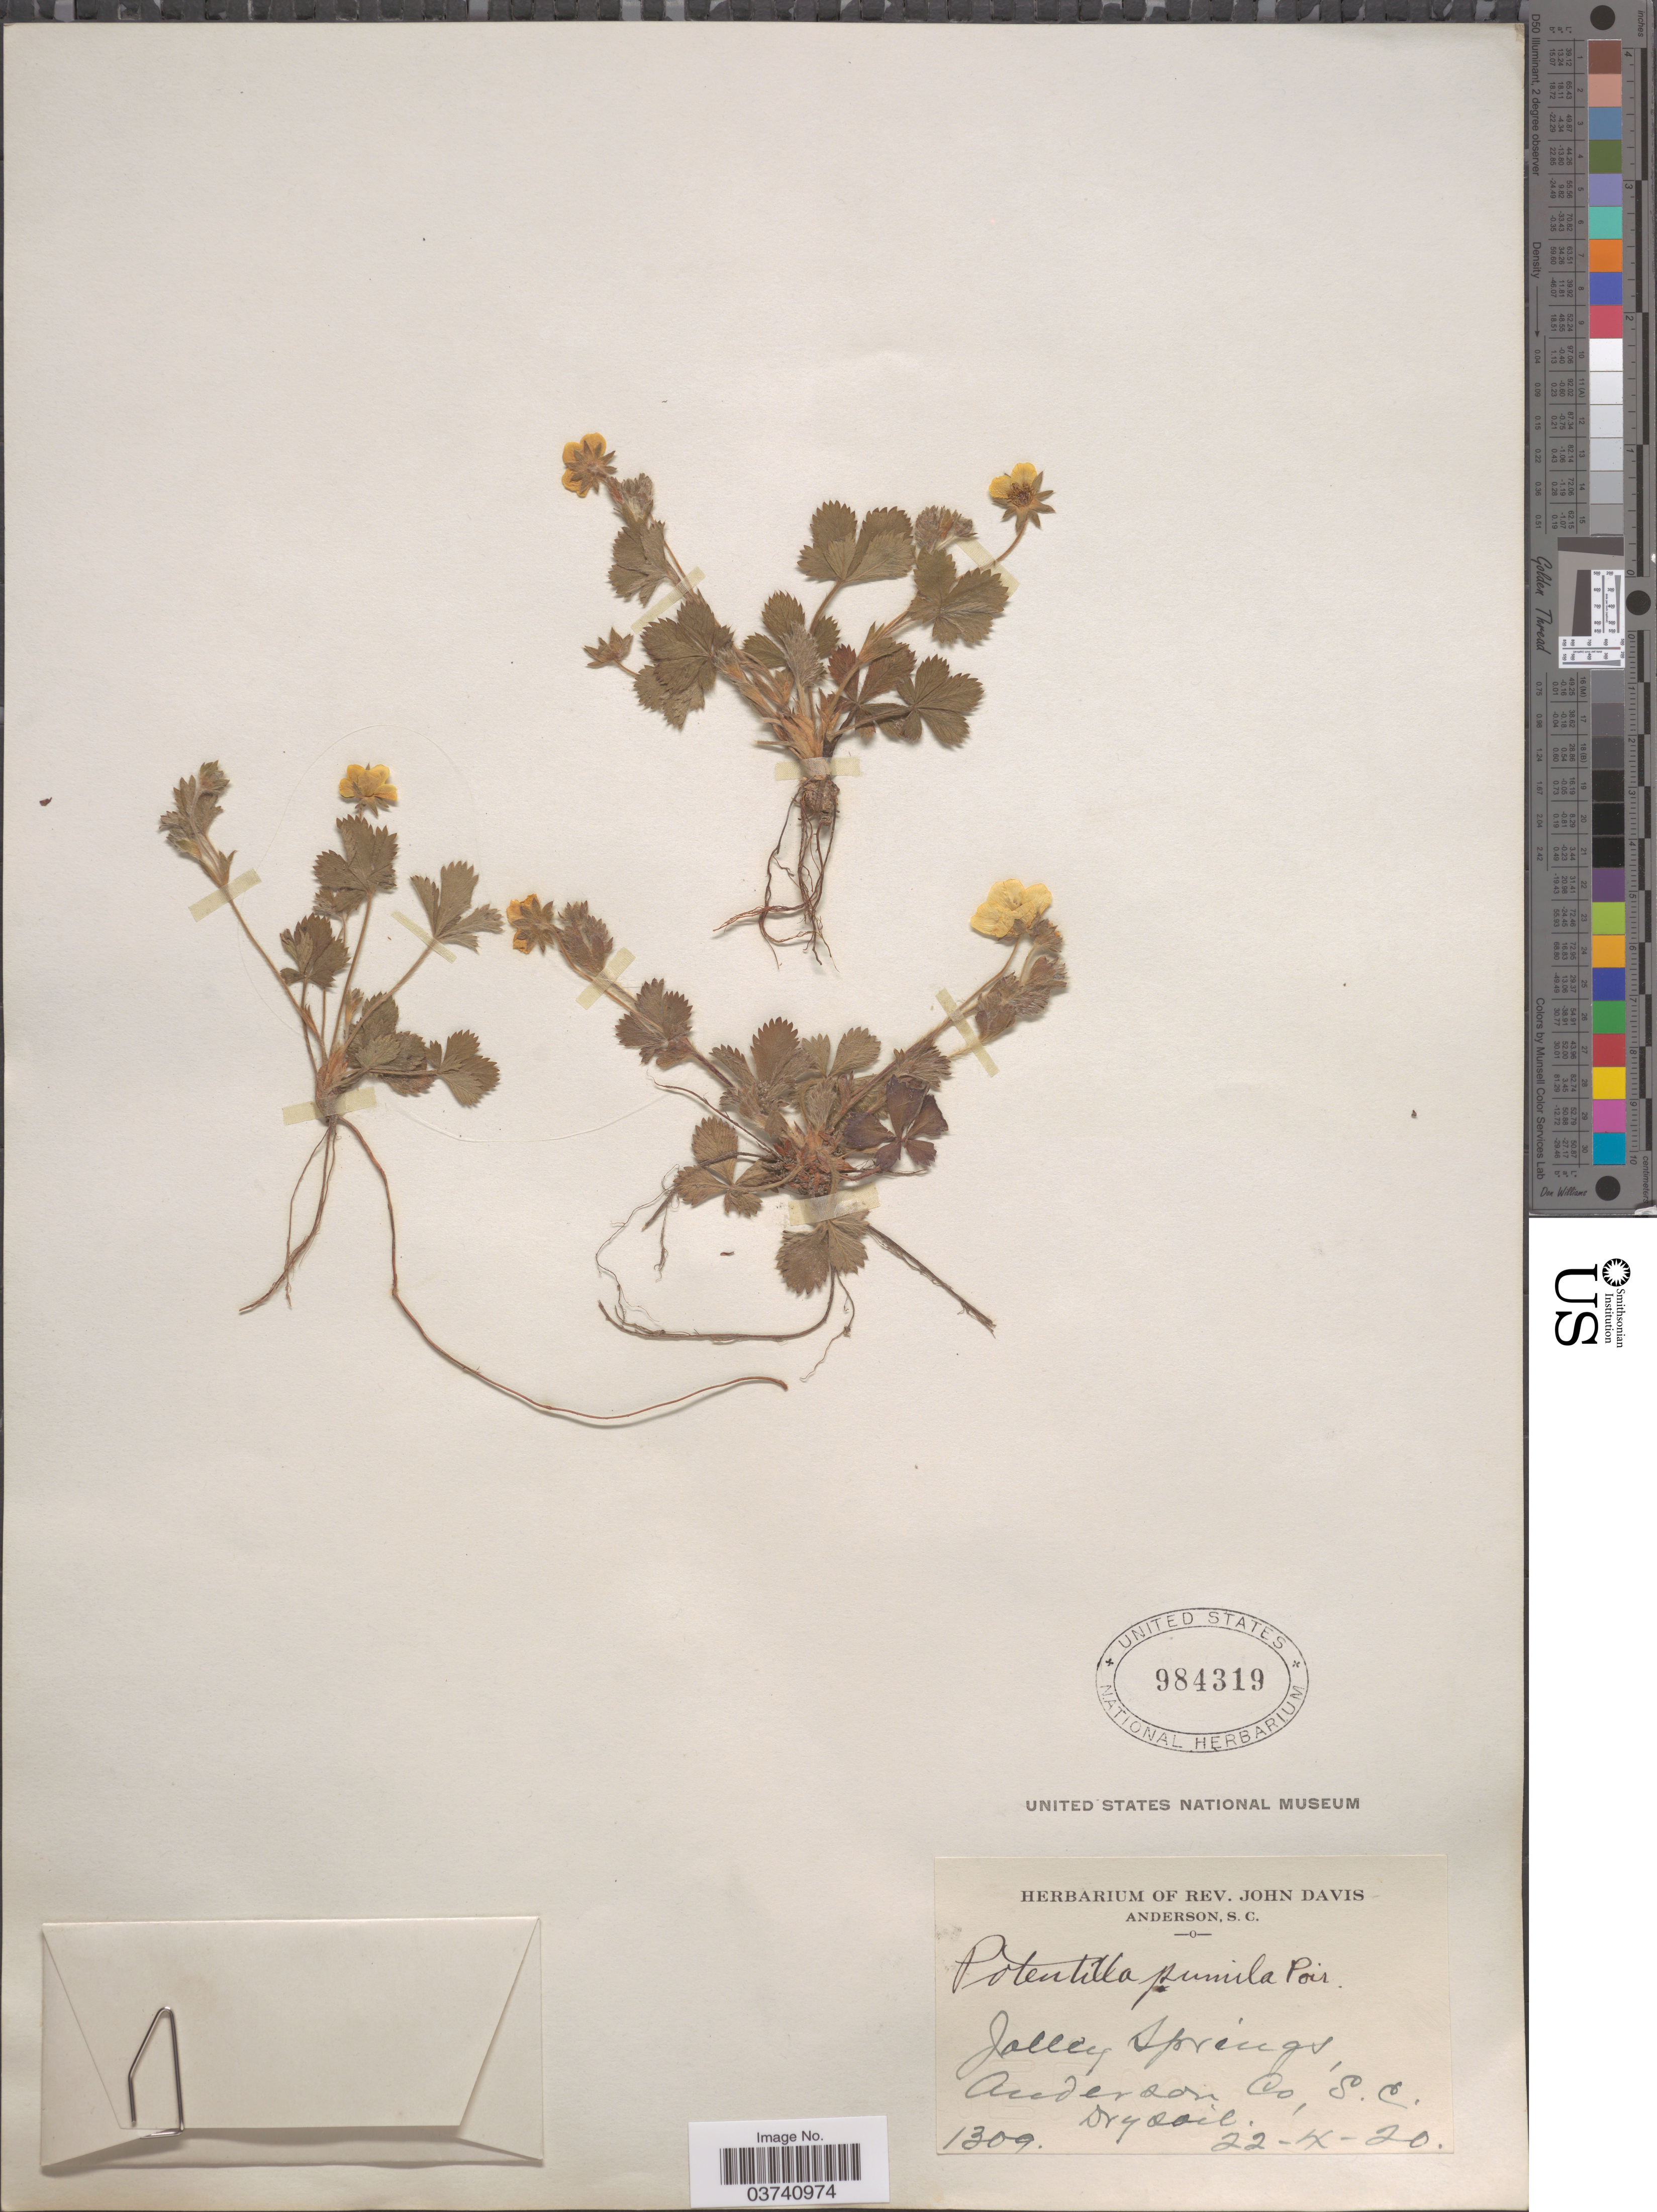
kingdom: Plantae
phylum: Tracheophyta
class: Magnoliopsida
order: Rosales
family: Rosaceae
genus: Potentilla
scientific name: Potentilla canadensis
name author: L.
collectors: ex herb. Rev. John Davis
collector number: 1309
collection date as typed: Transcribed d/m/y: 22/4/20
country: United States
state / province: South Carolina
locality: Jolley Springs, Anderson Co.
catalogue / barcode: US 984319